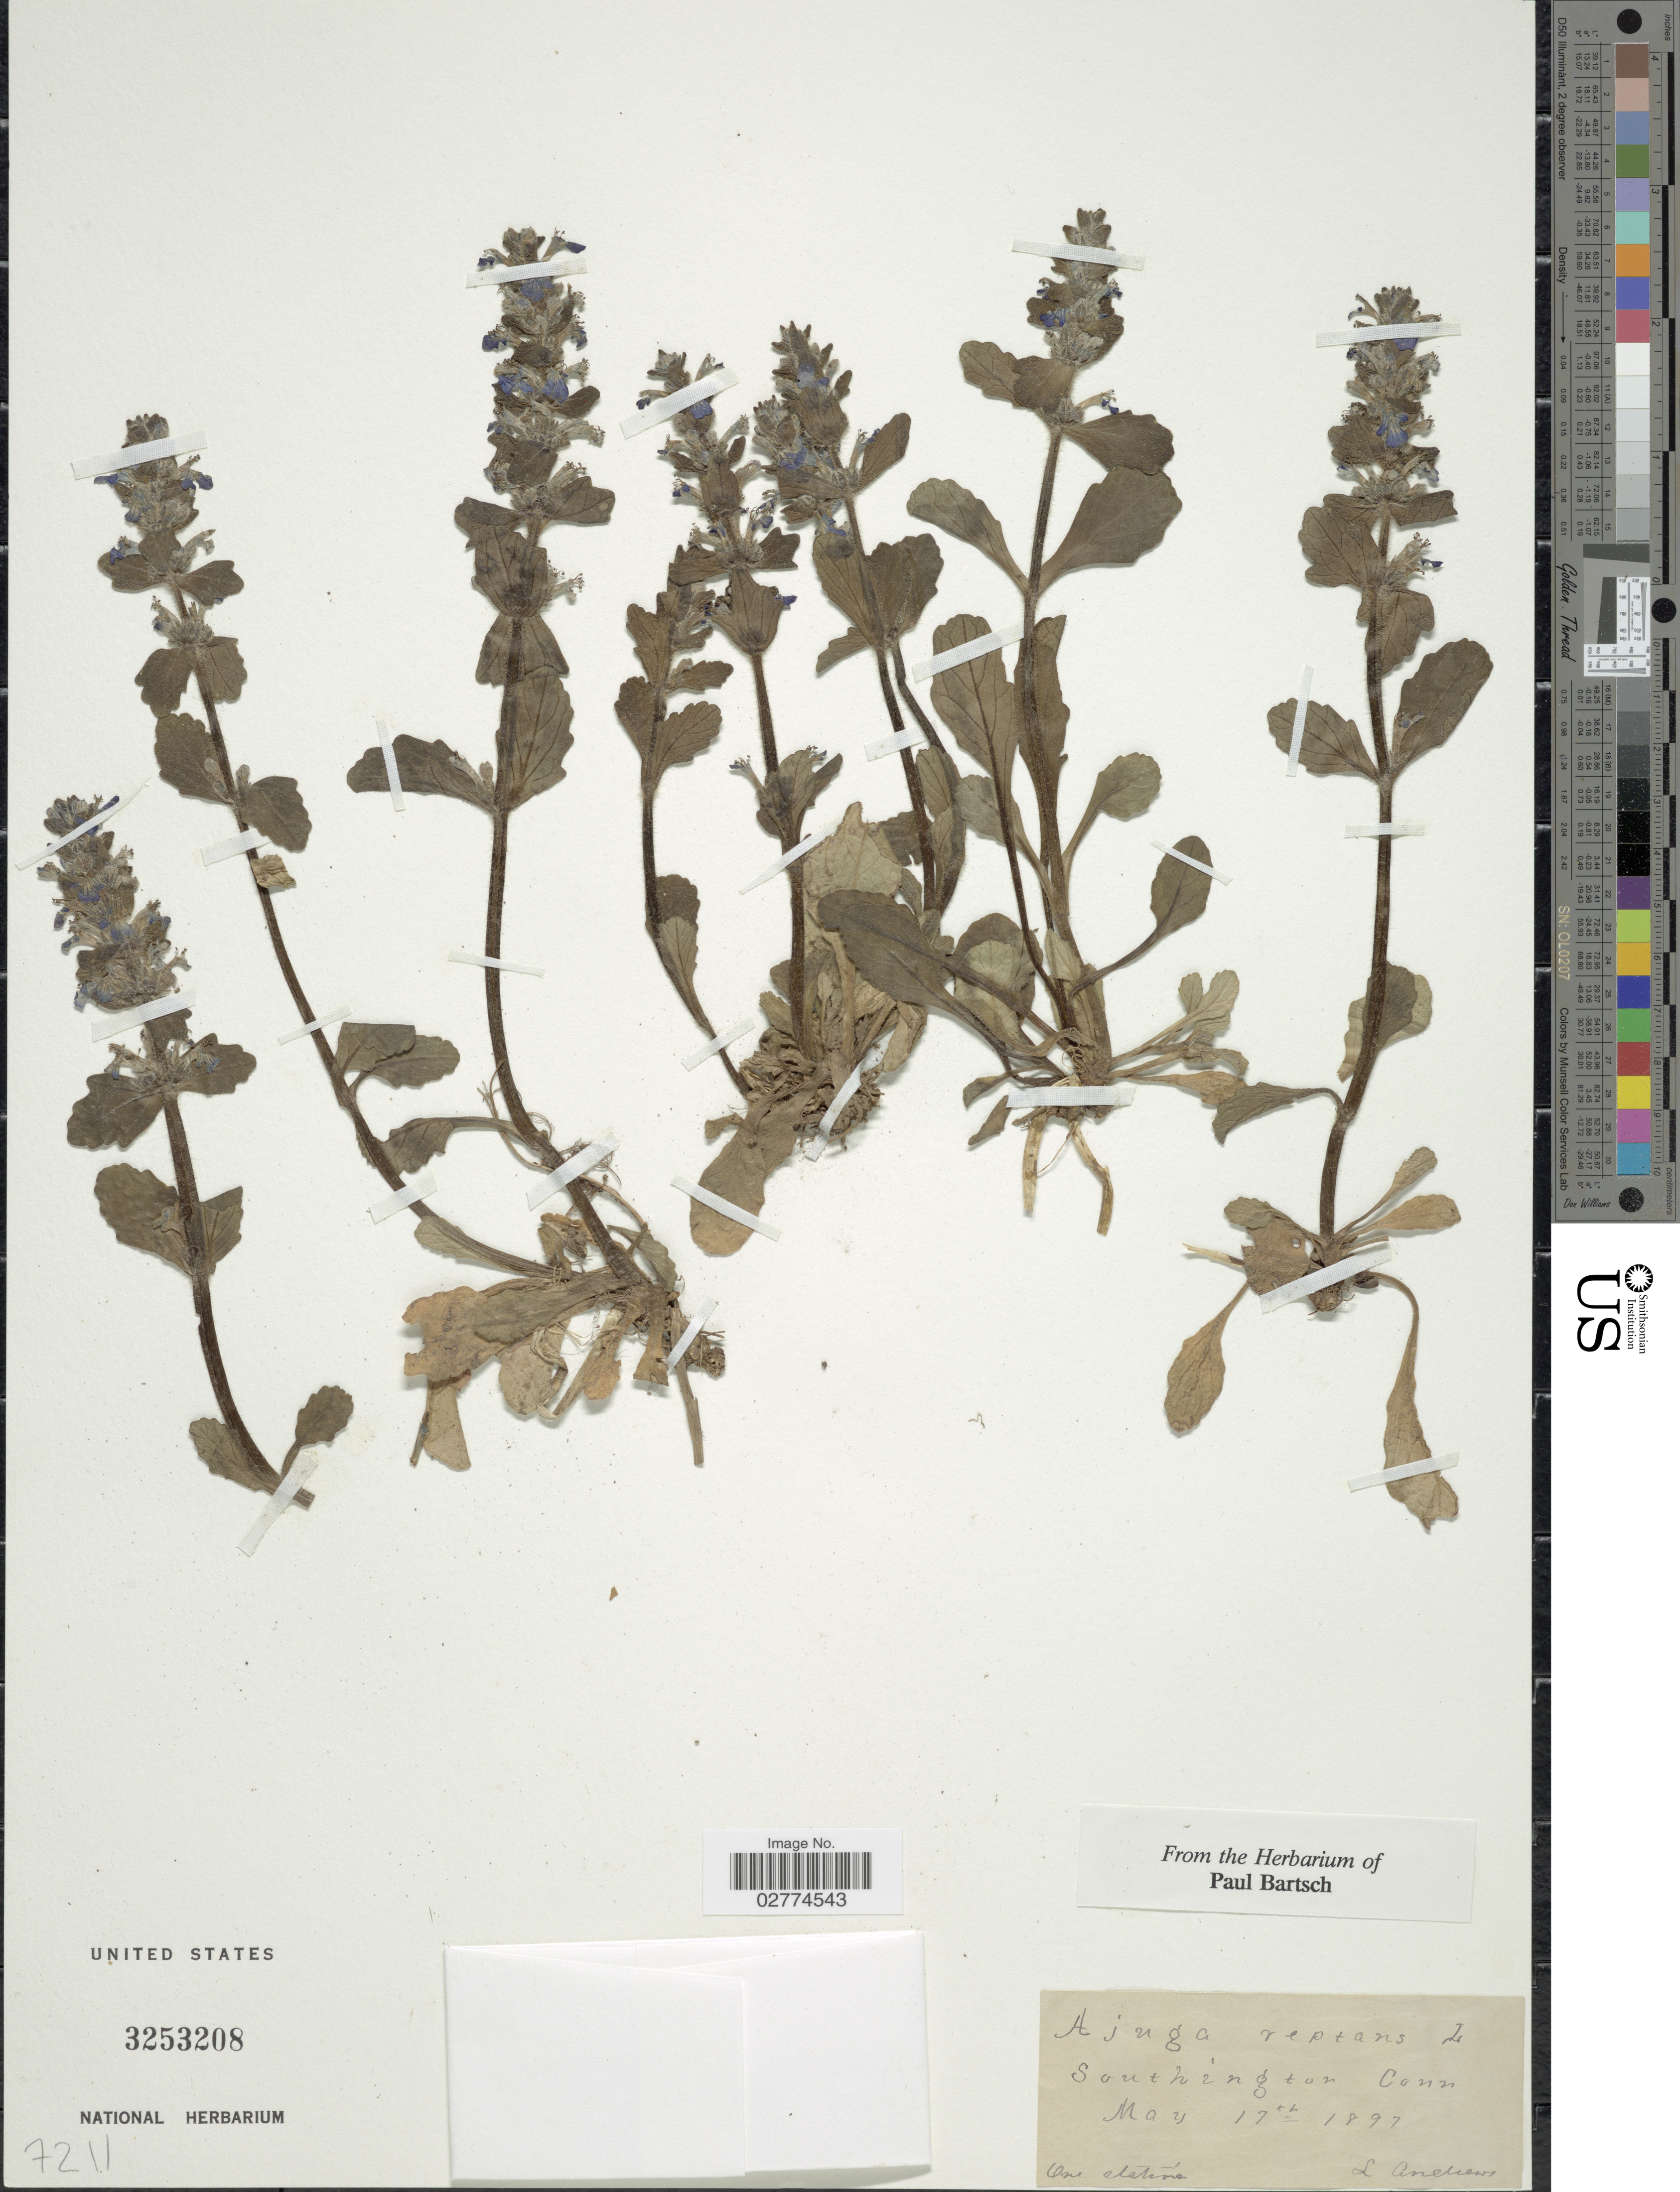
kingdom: Plantae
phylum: Tracheophyta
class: Magnoliopsida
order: Lamiales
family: Lamiaceae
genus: Ajuga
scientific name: Ajuga reptans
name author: L.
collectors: L. Andrews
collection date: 1897-05-17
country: United States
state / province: Connecticut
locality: Southington.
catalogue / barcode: US 3253208